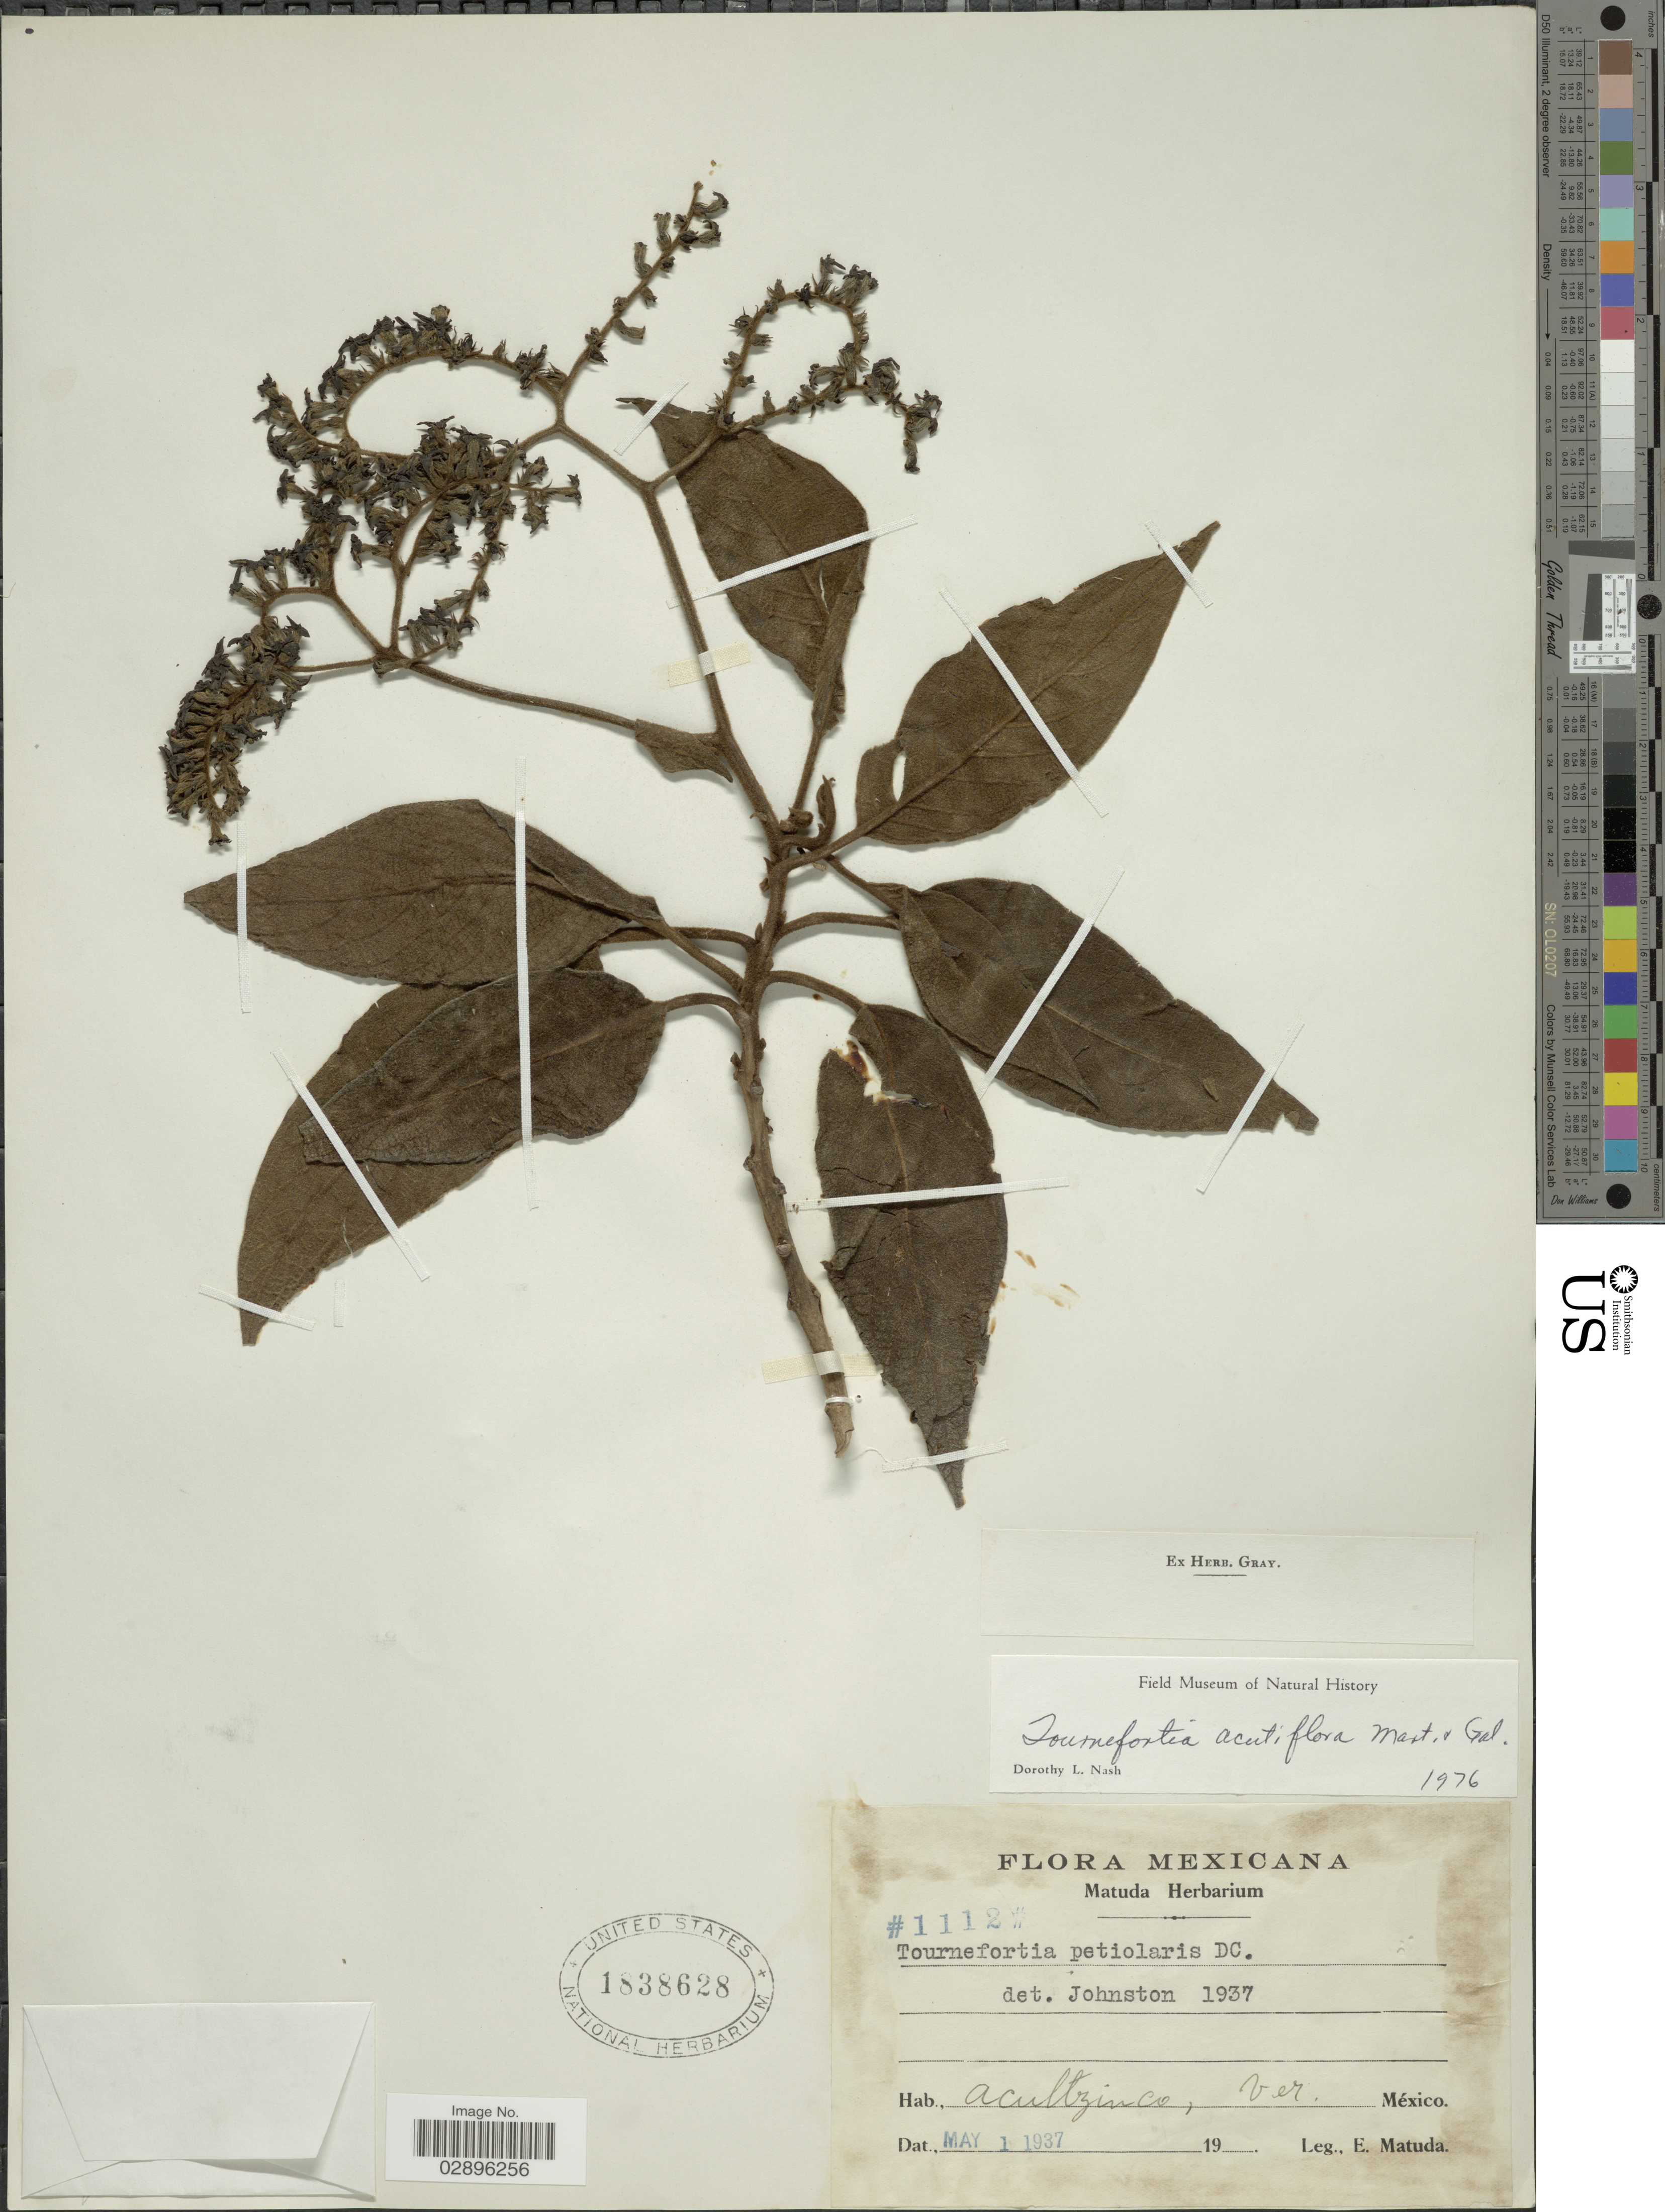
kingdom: Plantae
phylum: Tracheophyta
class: Magnoliopsida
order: Boraginales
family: Heliotropiaceae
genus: Tournefortia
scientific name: Tournefortia acutiflora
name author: M. Martens & Galeotti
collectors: E. Matuda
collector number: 1112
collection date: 1937-05-01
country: Mexico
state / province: Veracruz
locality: Acultzinco, Ver.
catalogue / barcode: US 1838628